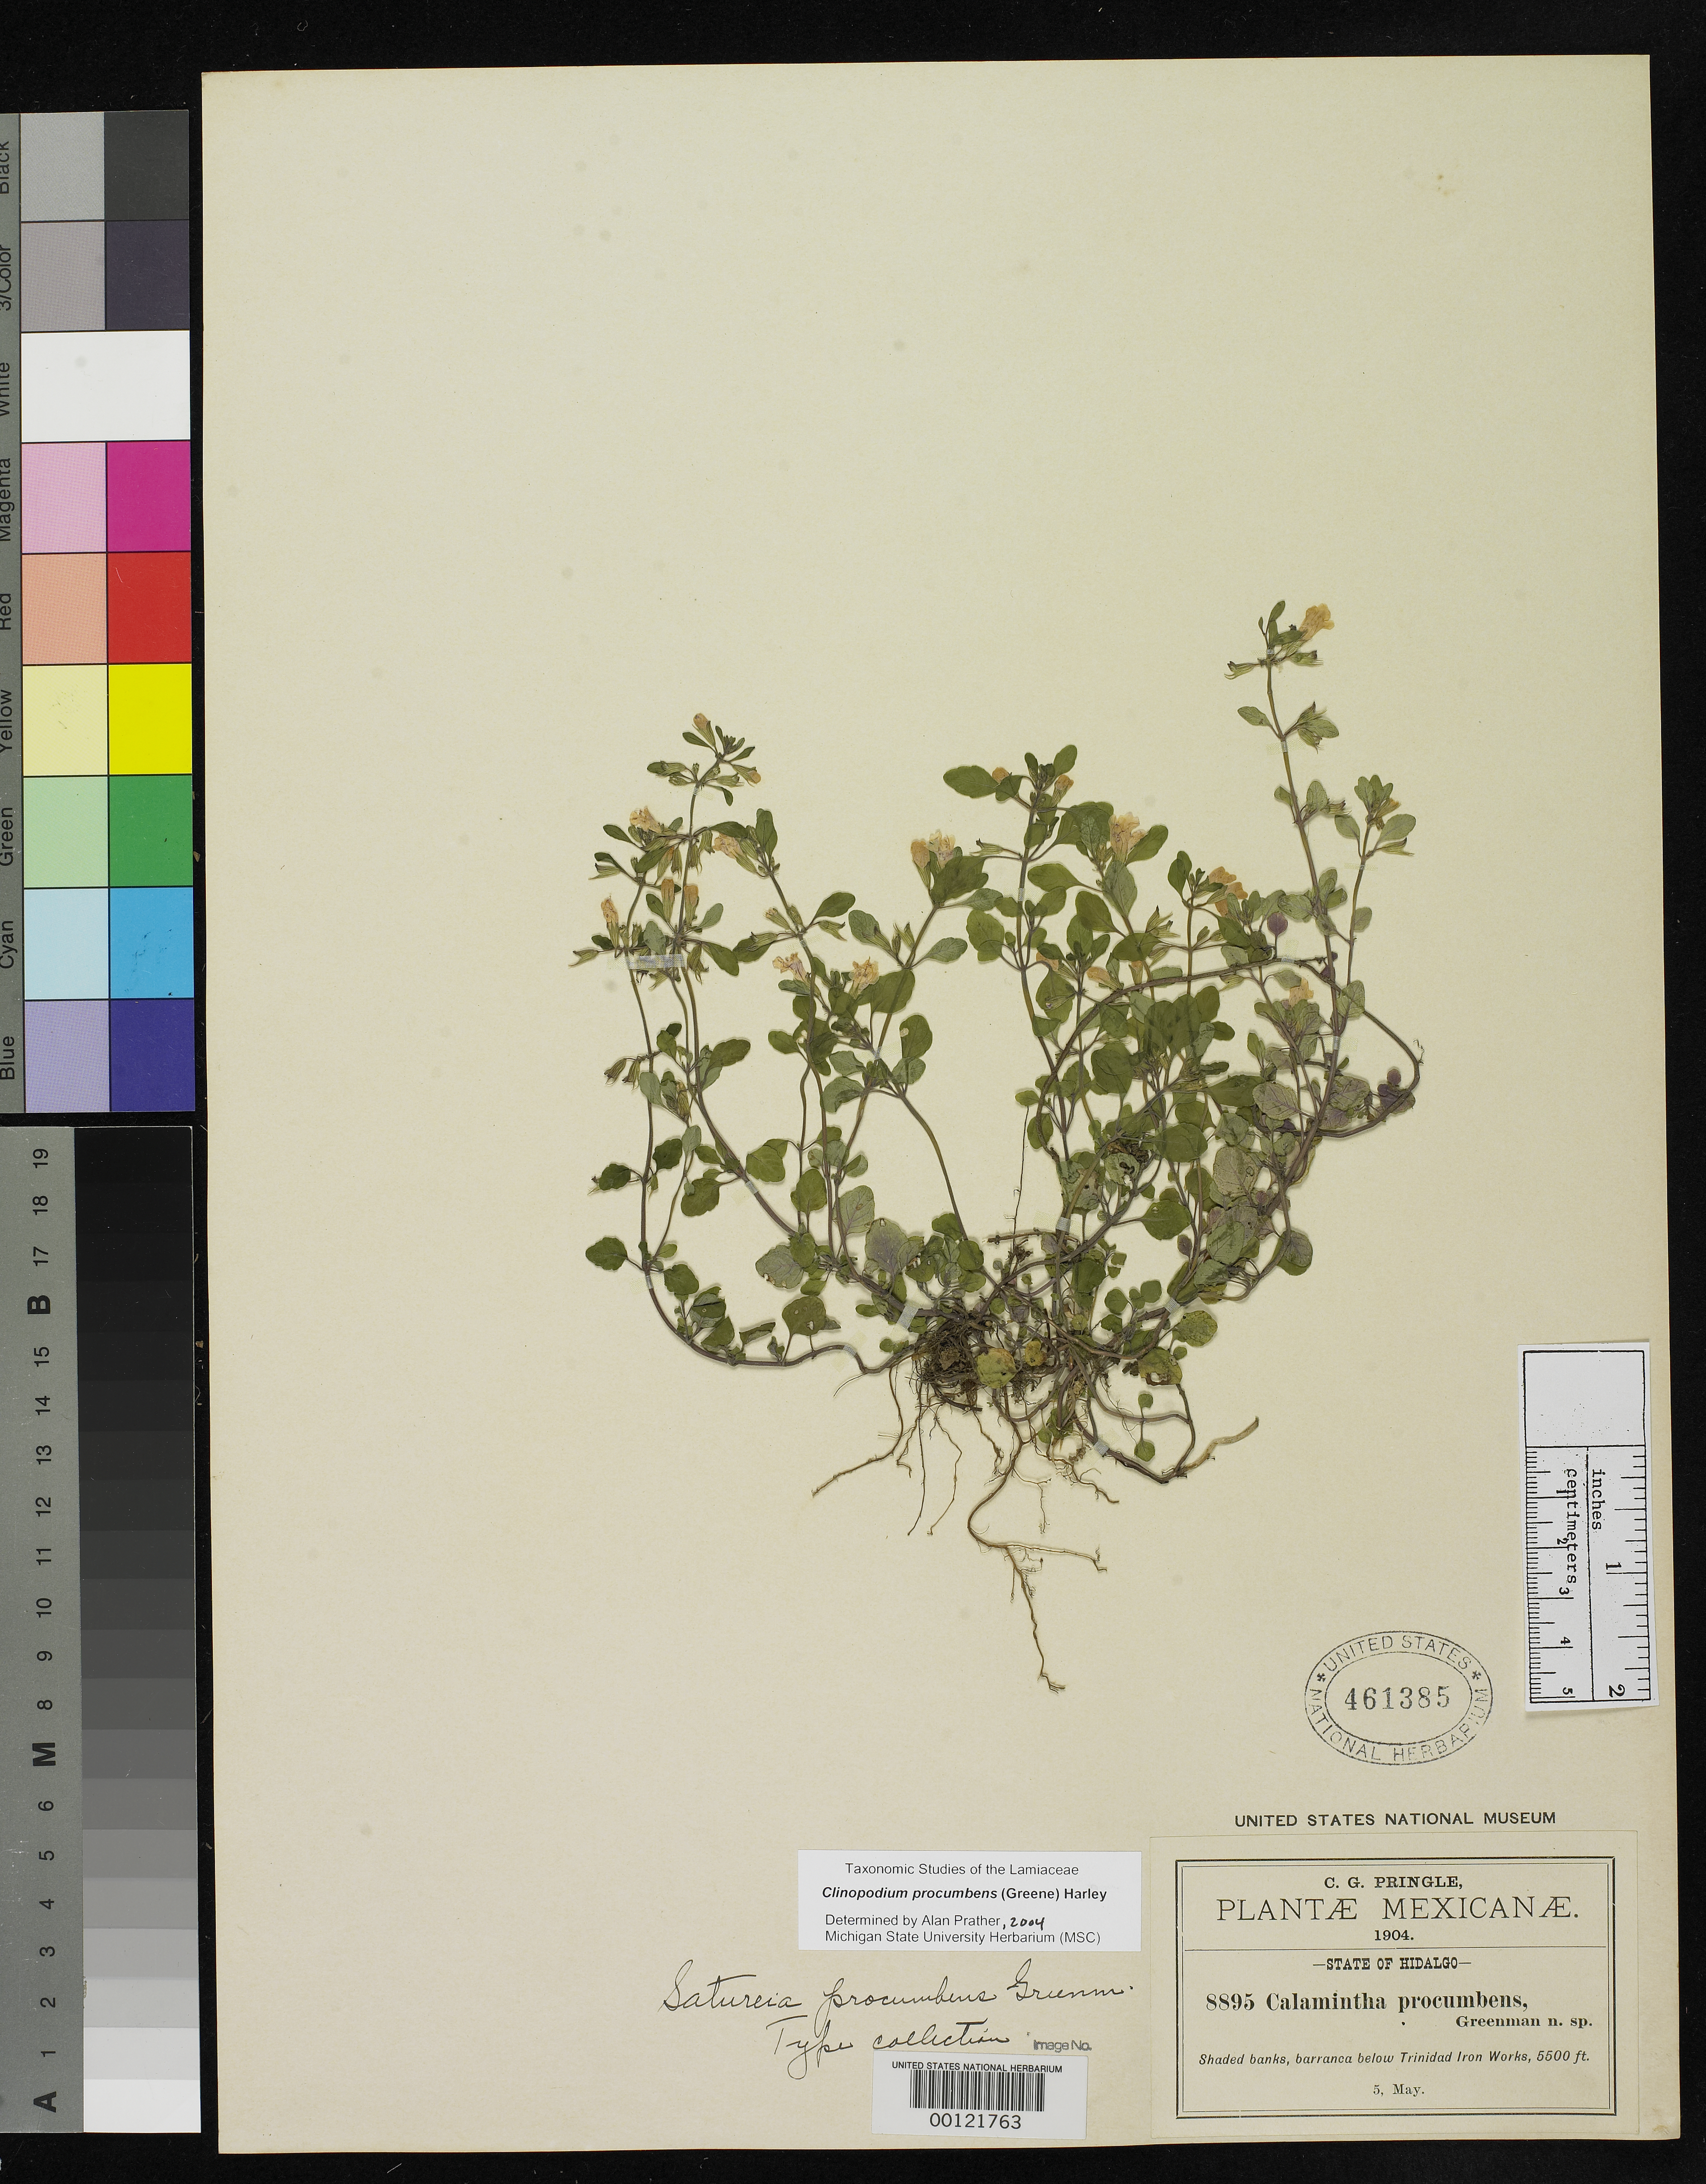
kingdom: Plantae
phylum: Tracheophyta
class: Magnoliopsida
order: Lamiales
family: Lamiaceae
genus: Satureja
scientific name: Satureja procumbens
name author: Greenm.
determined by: Prather, L. A.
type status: Isotype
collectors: C. G. Pringle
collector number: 8895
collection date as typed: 05 May 1904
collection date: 1904-05-05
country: Mexico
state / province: Hidalgo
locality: Shaded banks, barranca below Trinidad Iron Works.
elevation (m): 1676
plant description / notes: Originally labeled as "Calamintha procumbens Greenman n. sp."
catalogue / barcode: US 461385